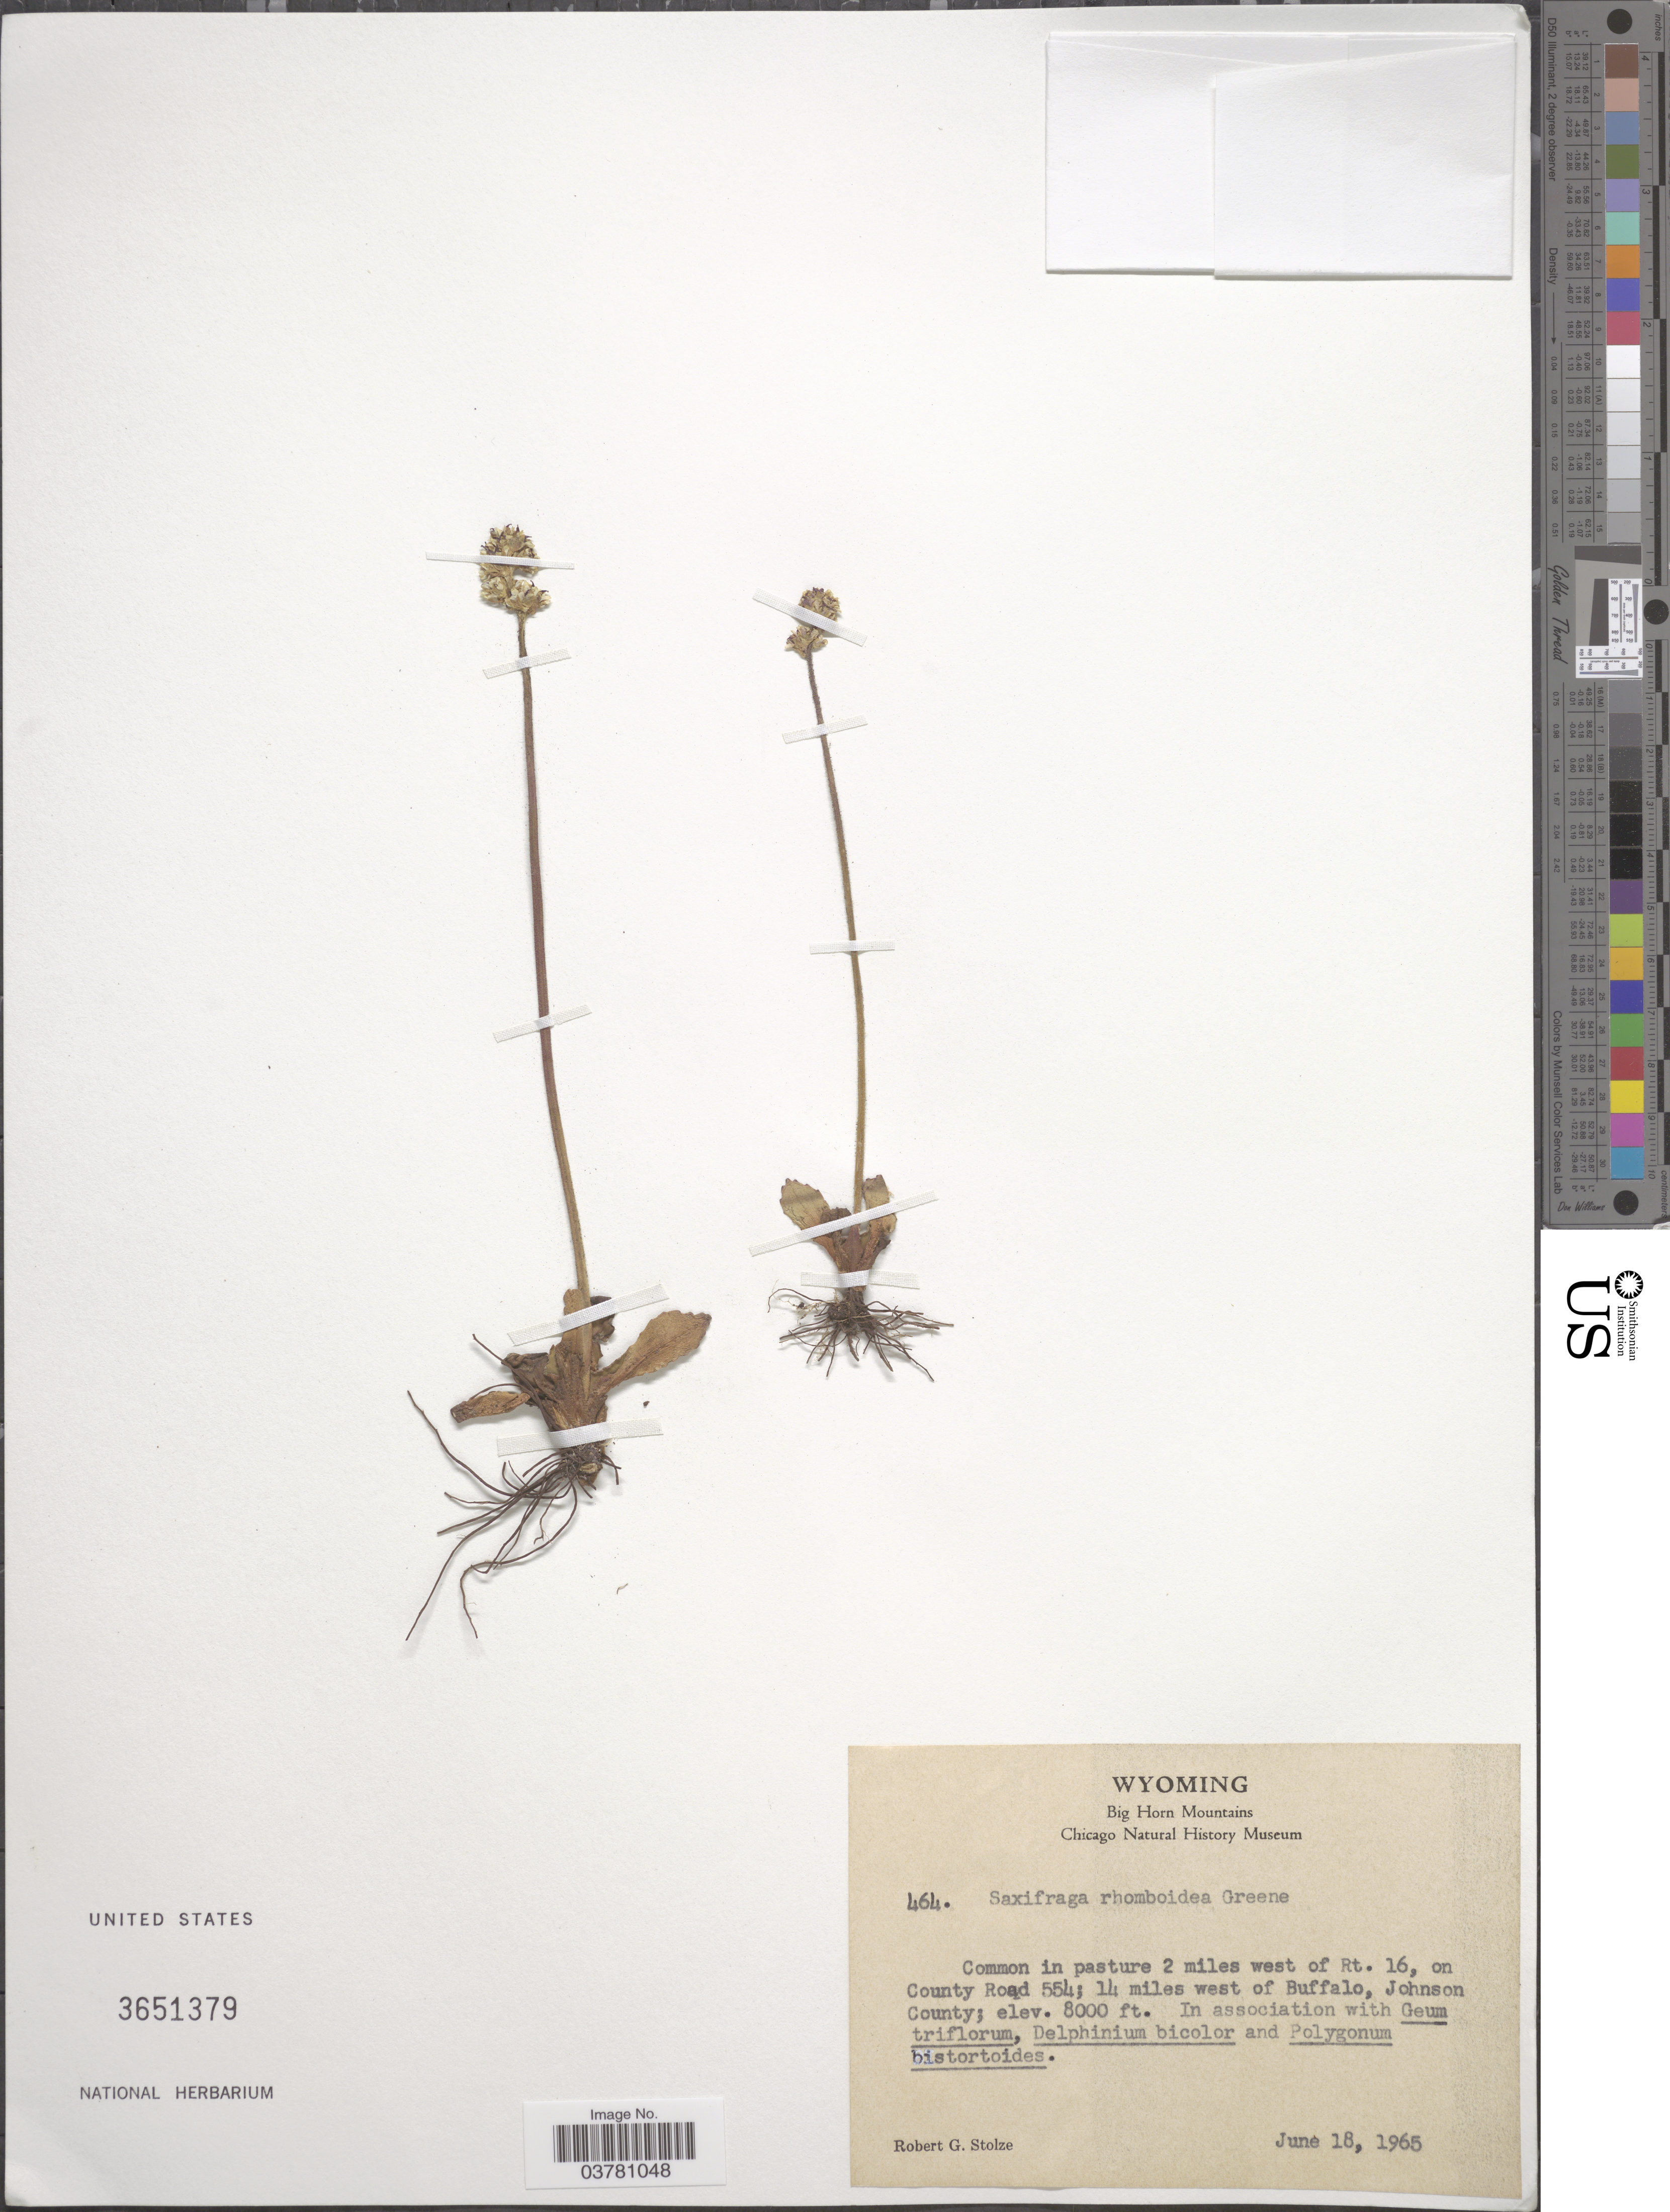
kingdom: Plantae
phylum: Tracheophyta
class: Magnoliopsida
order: Saxifragales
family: Saxifragaceae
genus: Micranthes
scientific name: Micranthes rhomboidea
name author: (Greene) Small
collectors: R. G. Stolze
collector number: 464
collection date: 1965-06-18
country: United States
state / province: Wyoming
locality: Big Horn Mountains. Common in pasture 2 miles west of Rt. 16, on County Road 554; 14 miles west of Buffalo, Johnson County.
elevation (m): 2438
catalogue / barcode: US 3651379